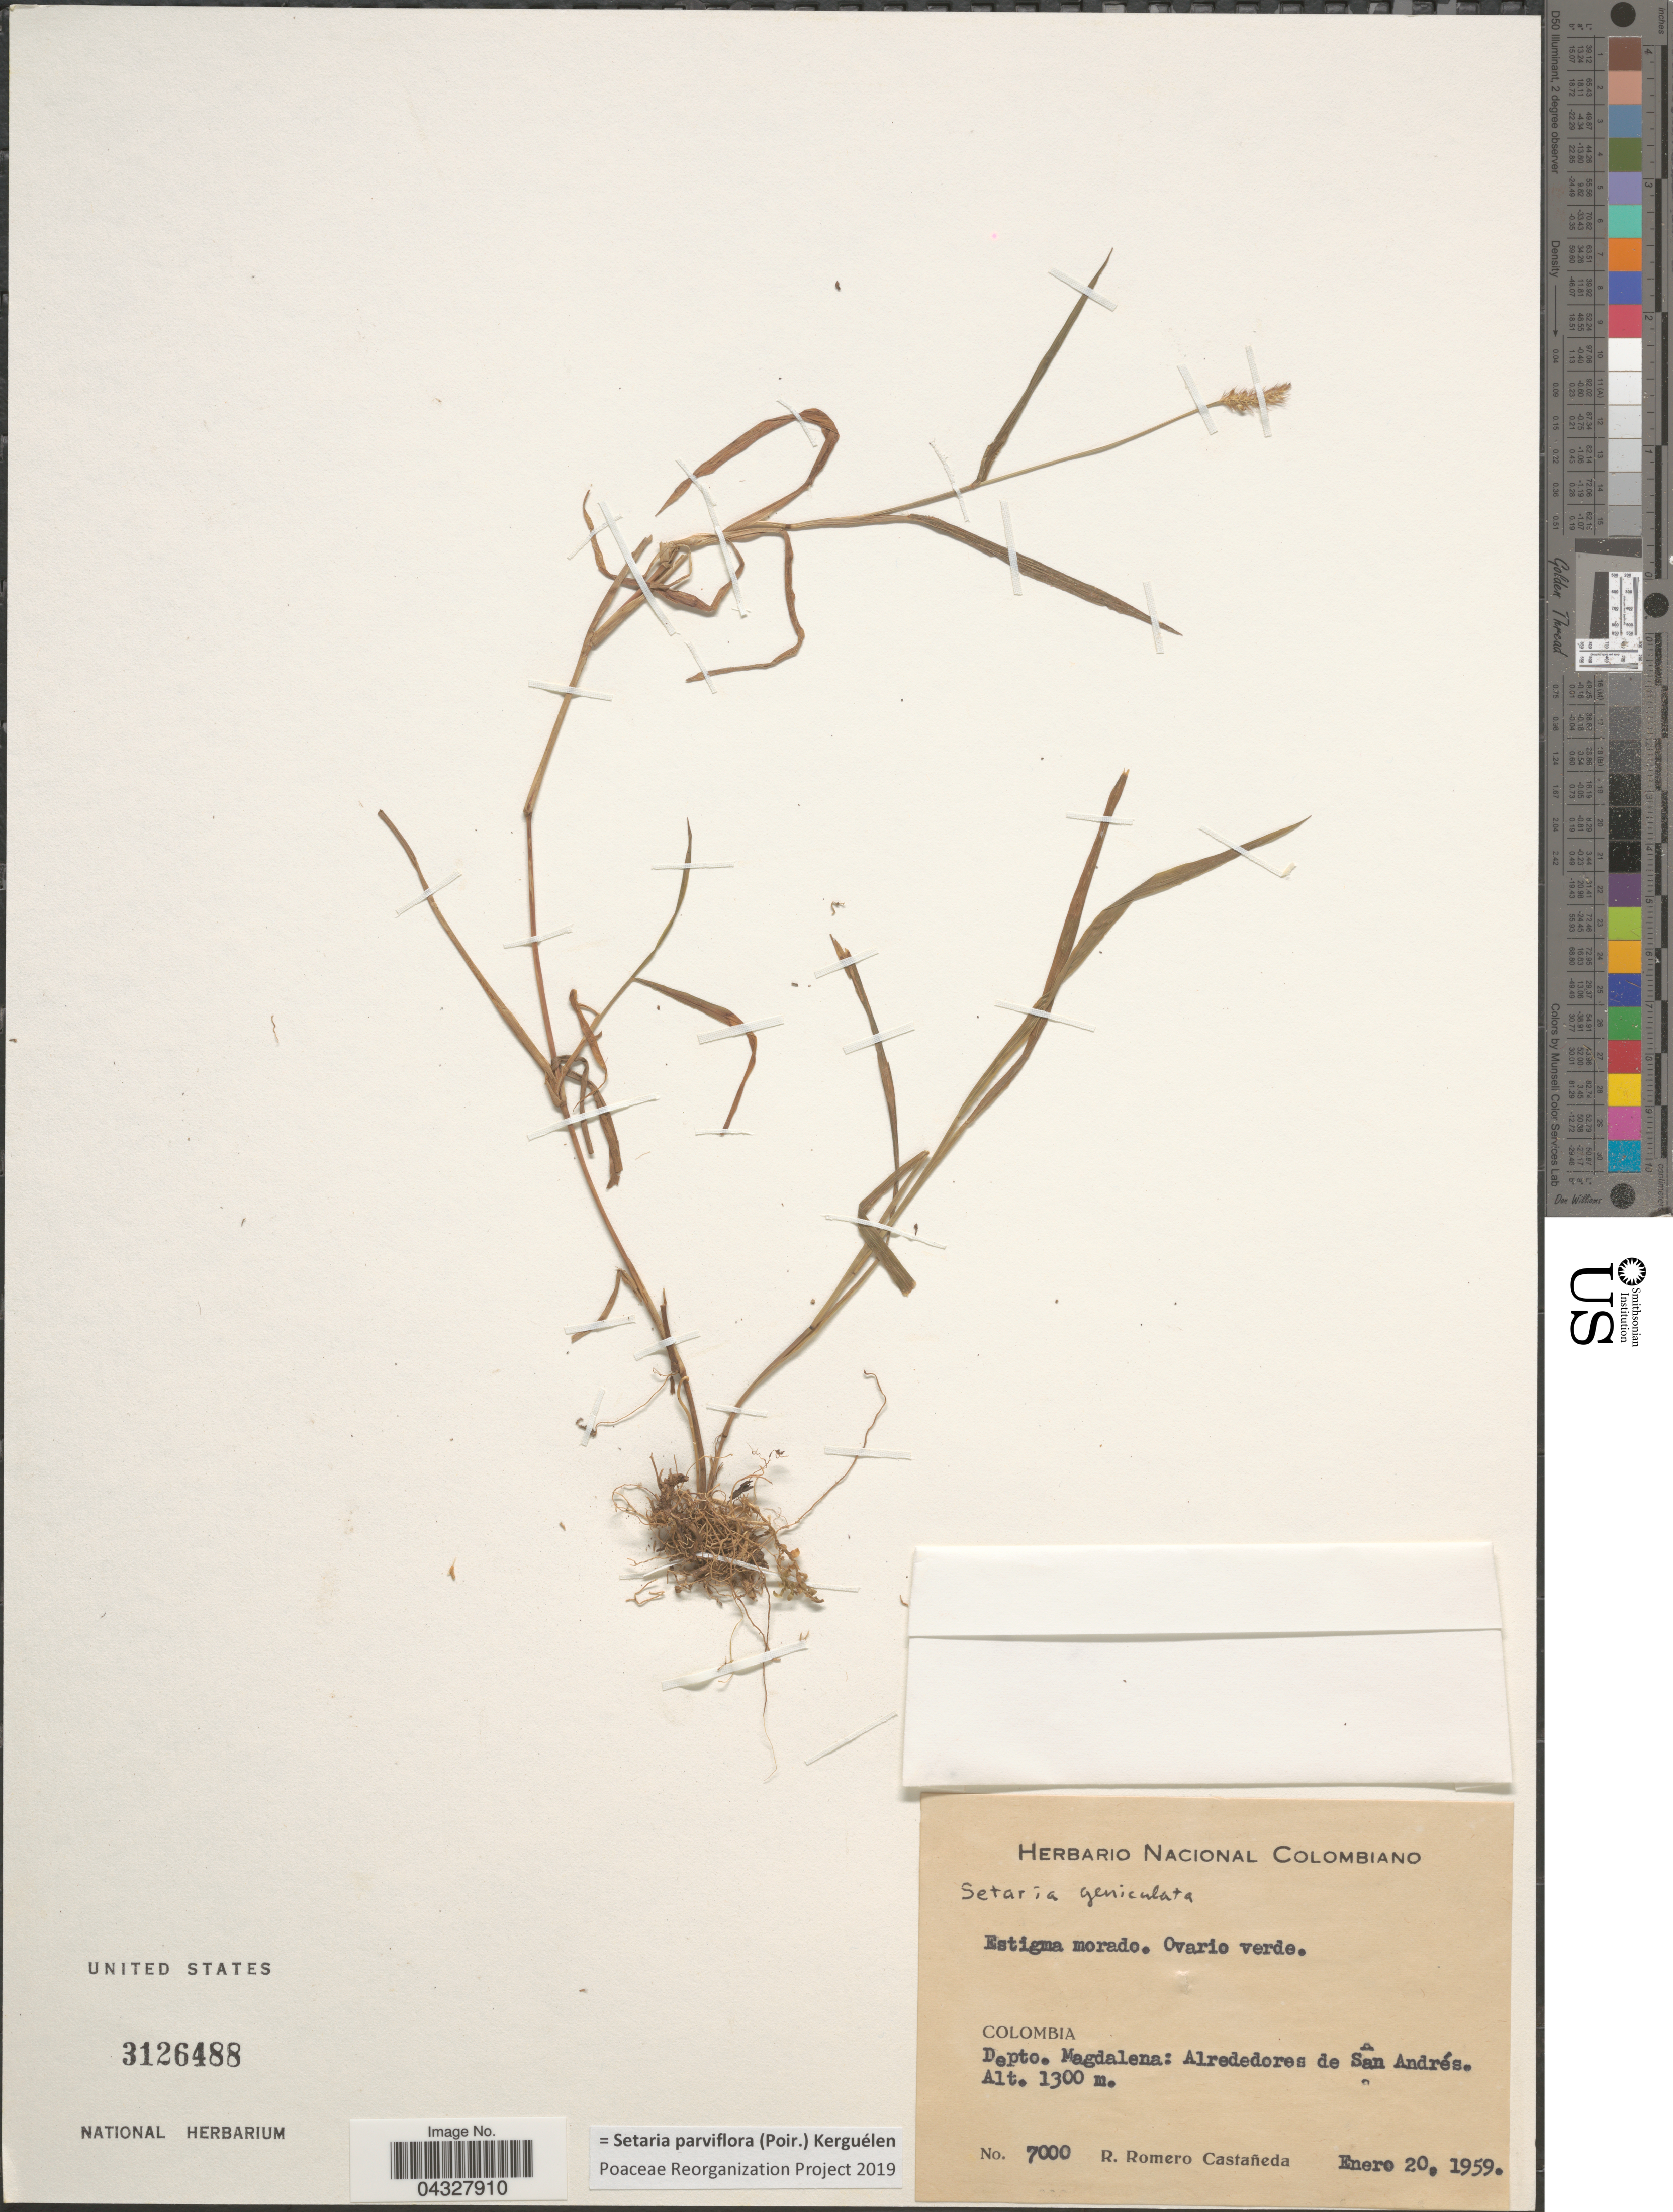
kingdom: Plantae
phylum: Tracheophyta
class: Liliopsida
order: Poales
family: Poaceae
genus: Setaria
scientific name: Setaria parviflora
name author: (Poir.) Kerguélen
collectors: R. Romero Castañeda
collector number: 7000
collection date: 1959-01-20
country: Colombia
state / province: Magdalena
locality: Depto. Magdalena: Alrededores de San Andrés.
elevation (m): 1300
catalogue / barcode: US 3126488